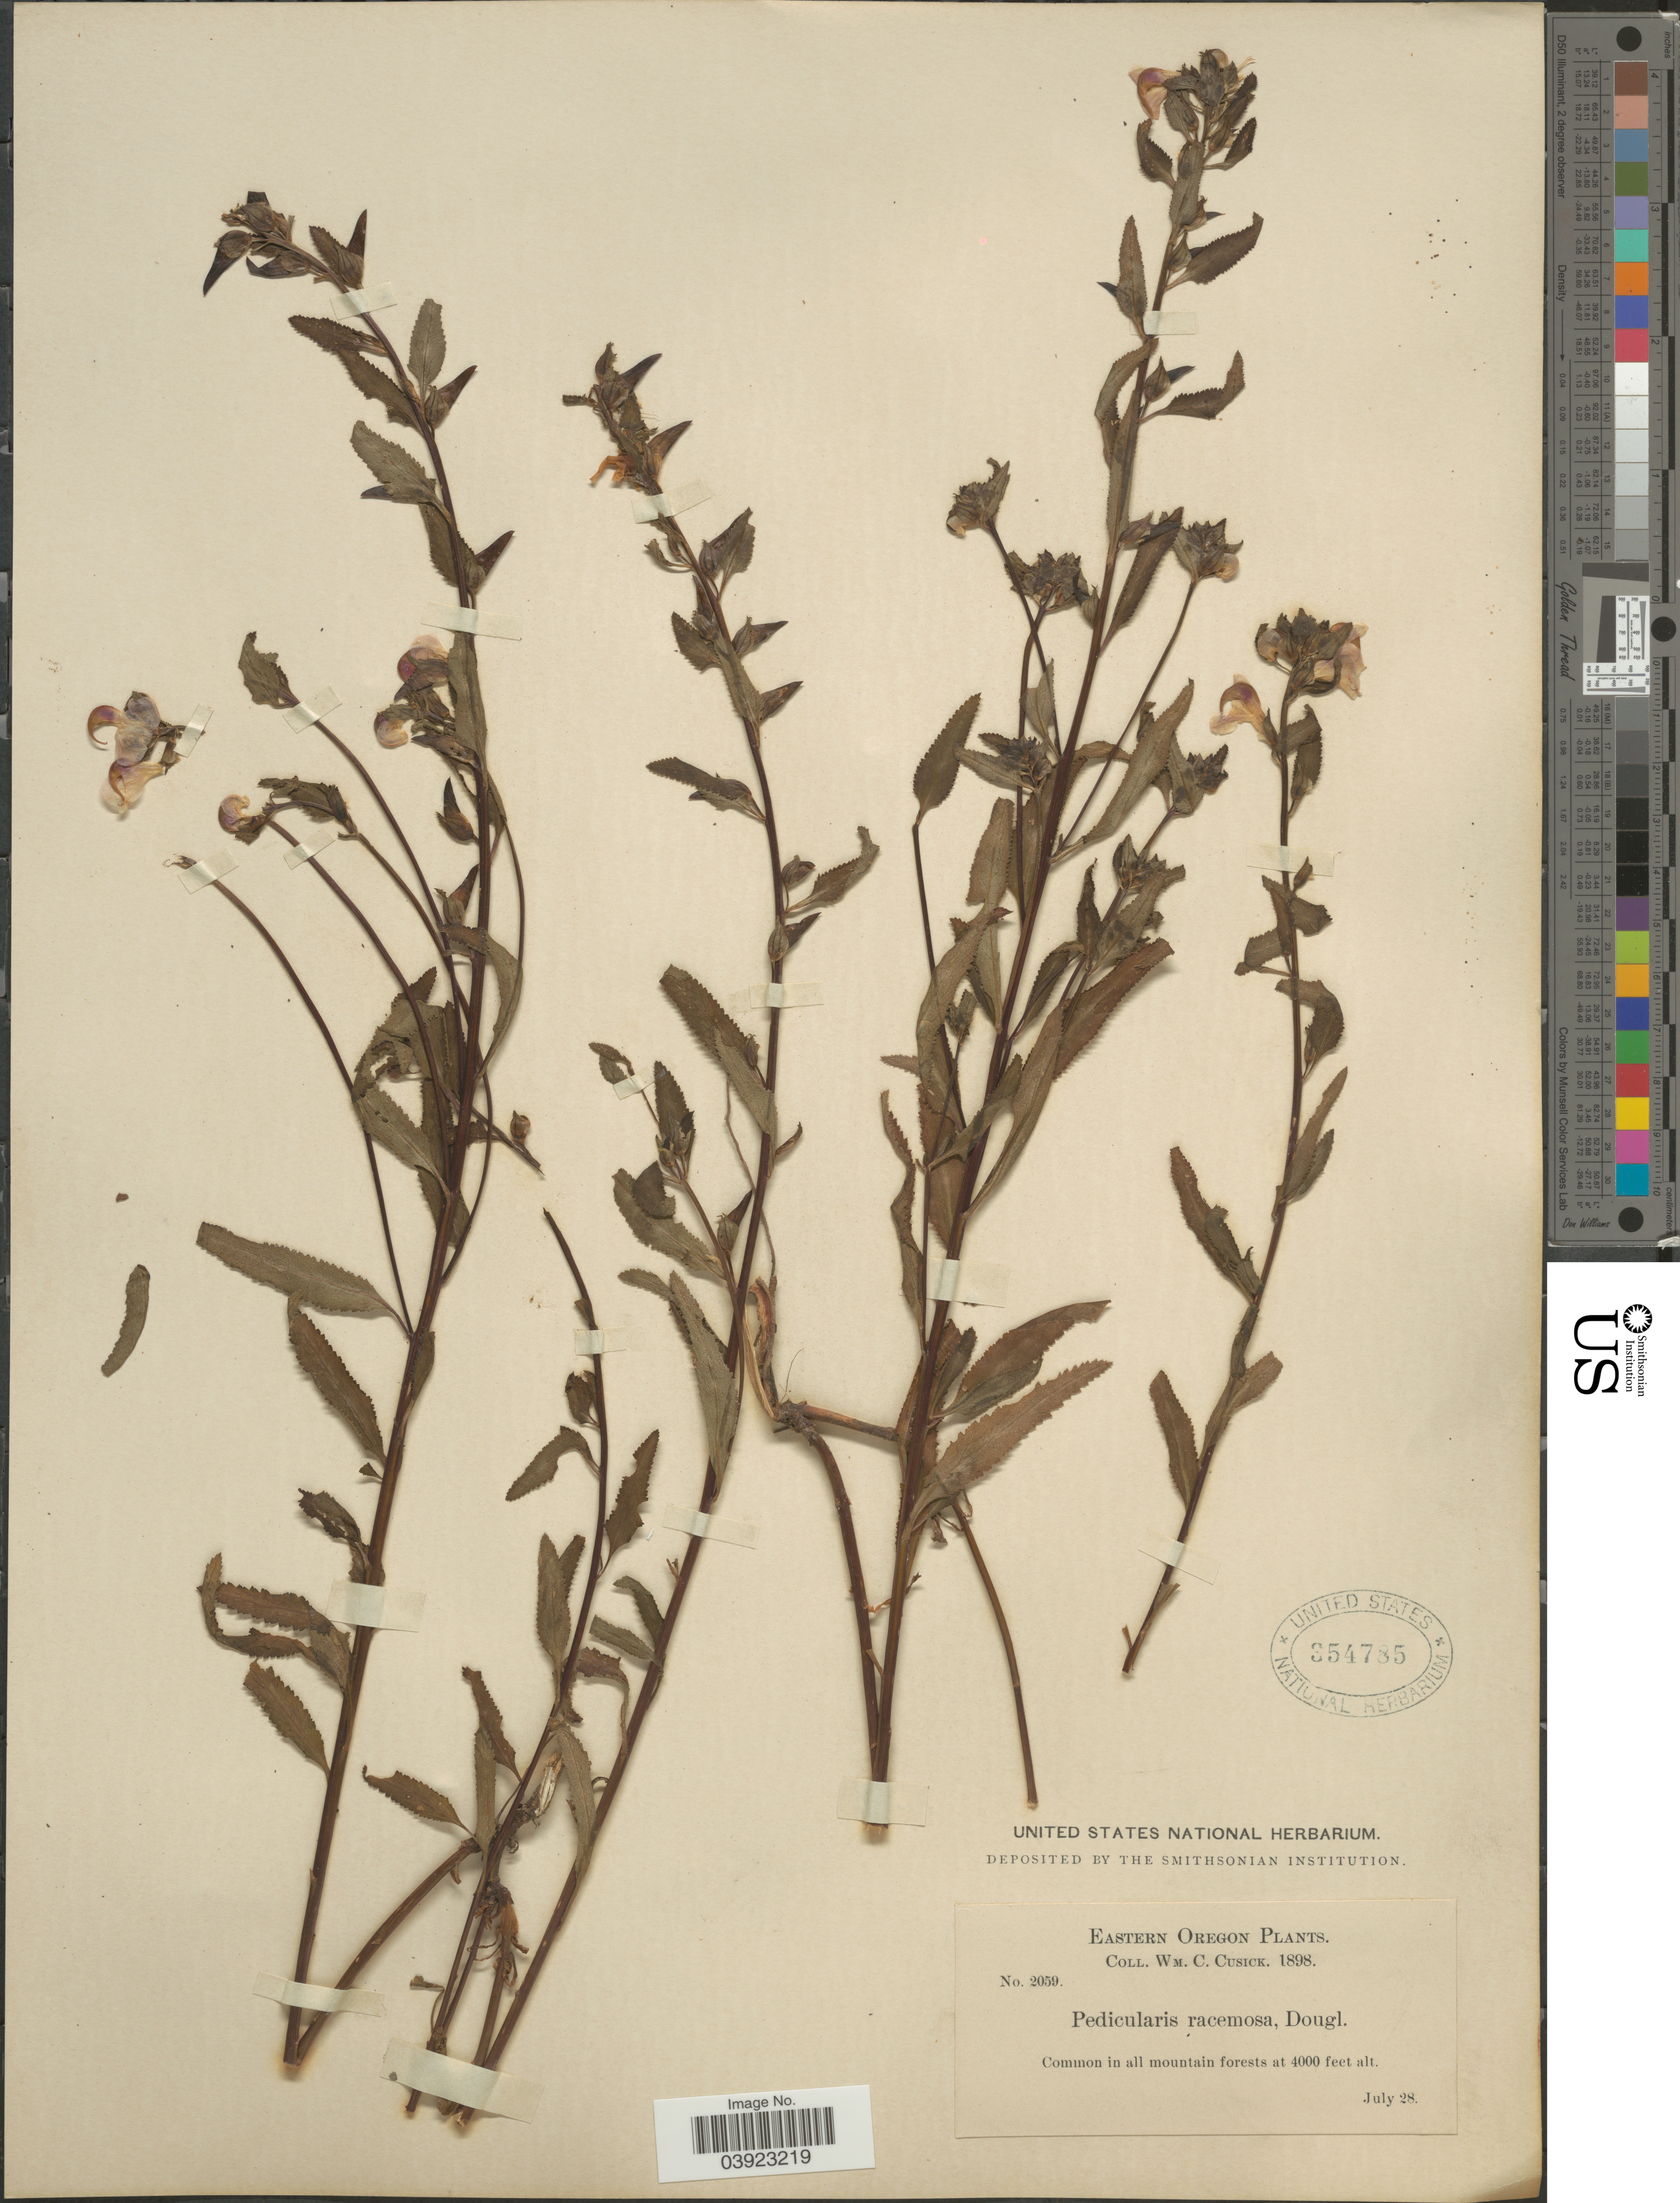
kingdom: Plantae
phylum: Tracheophyta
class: Magnoliopsida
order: Lamiales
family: Orobanchaceae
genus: Pedicularis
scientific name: Pedicularis racemosa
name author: Douglas ex Benth.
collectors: W. C. Cusick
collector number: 2059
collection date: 1898-07-28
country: United States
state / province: Oregon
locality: Eastern Oregon.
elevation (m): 1219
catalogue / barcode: US 354785